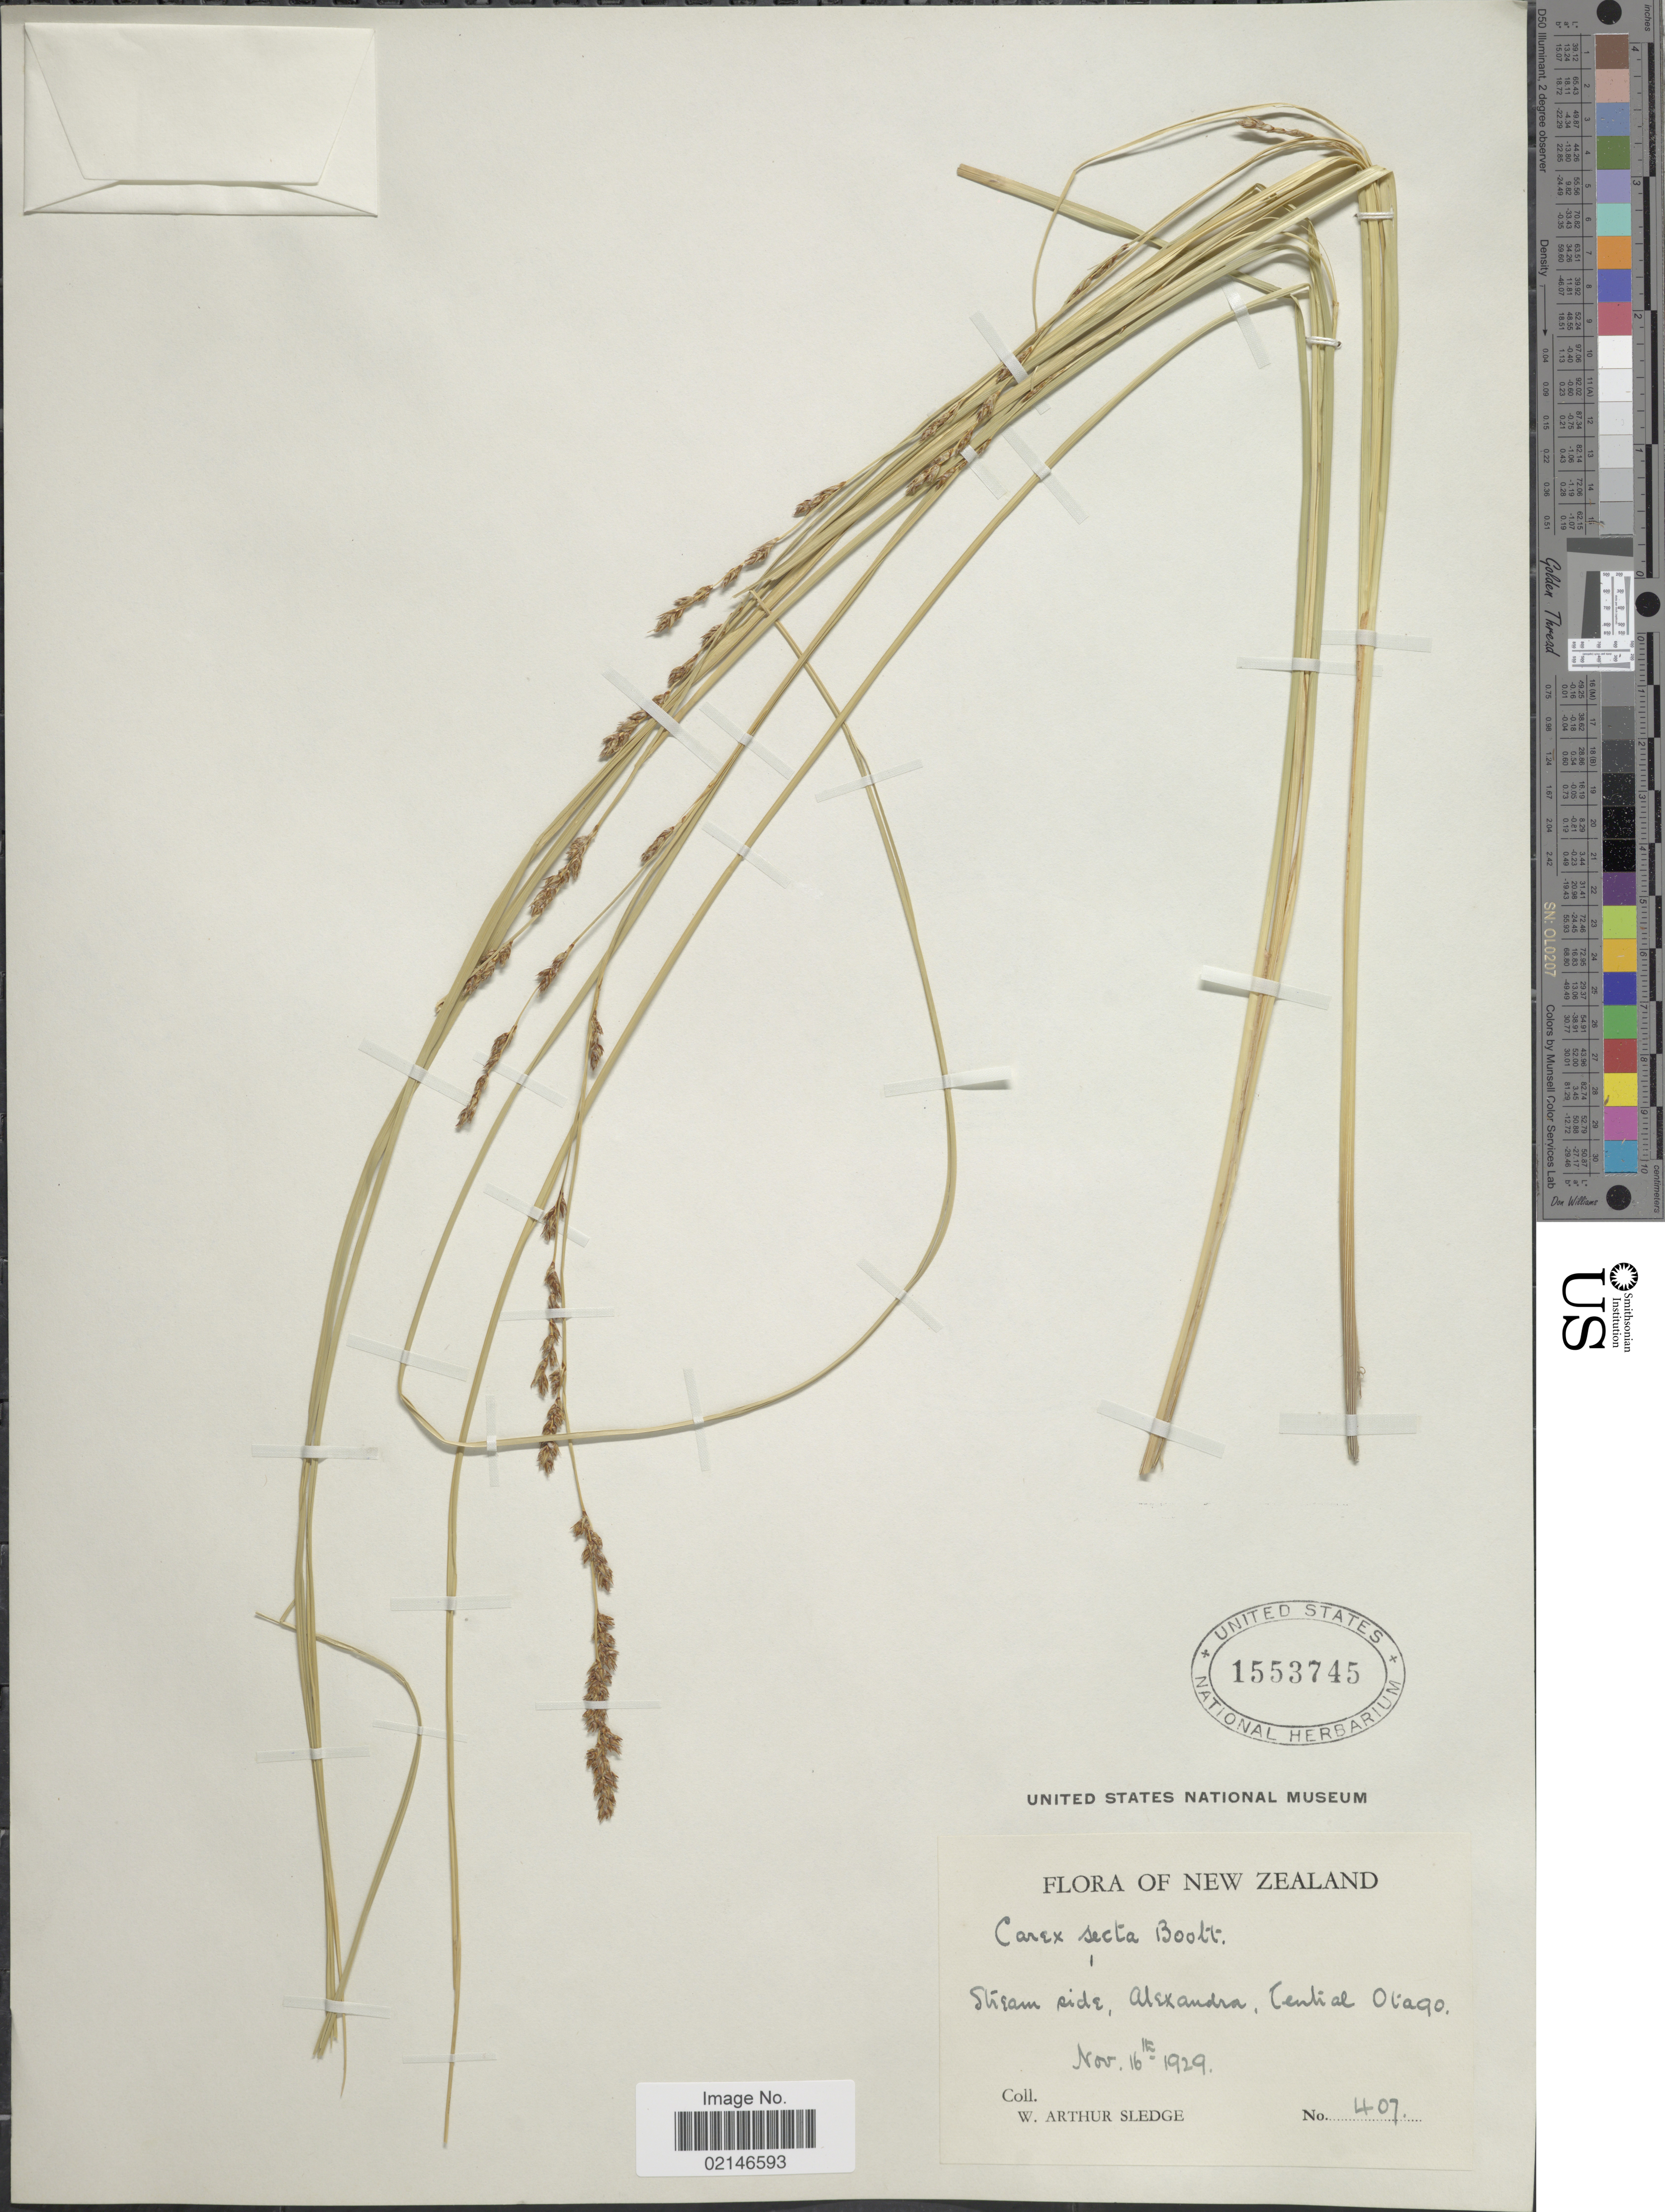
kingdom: Plantae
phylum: Tracheophyta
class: Liliopsida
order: Poales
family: Cyperaceae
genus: Carex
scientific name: Carex secta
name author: Boott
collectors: W. A. Sledge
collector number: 407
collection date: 1929-11-16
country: New Zealand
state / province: Otago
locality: Stream side, Alexander, Central Otago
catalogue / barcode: US 1553745